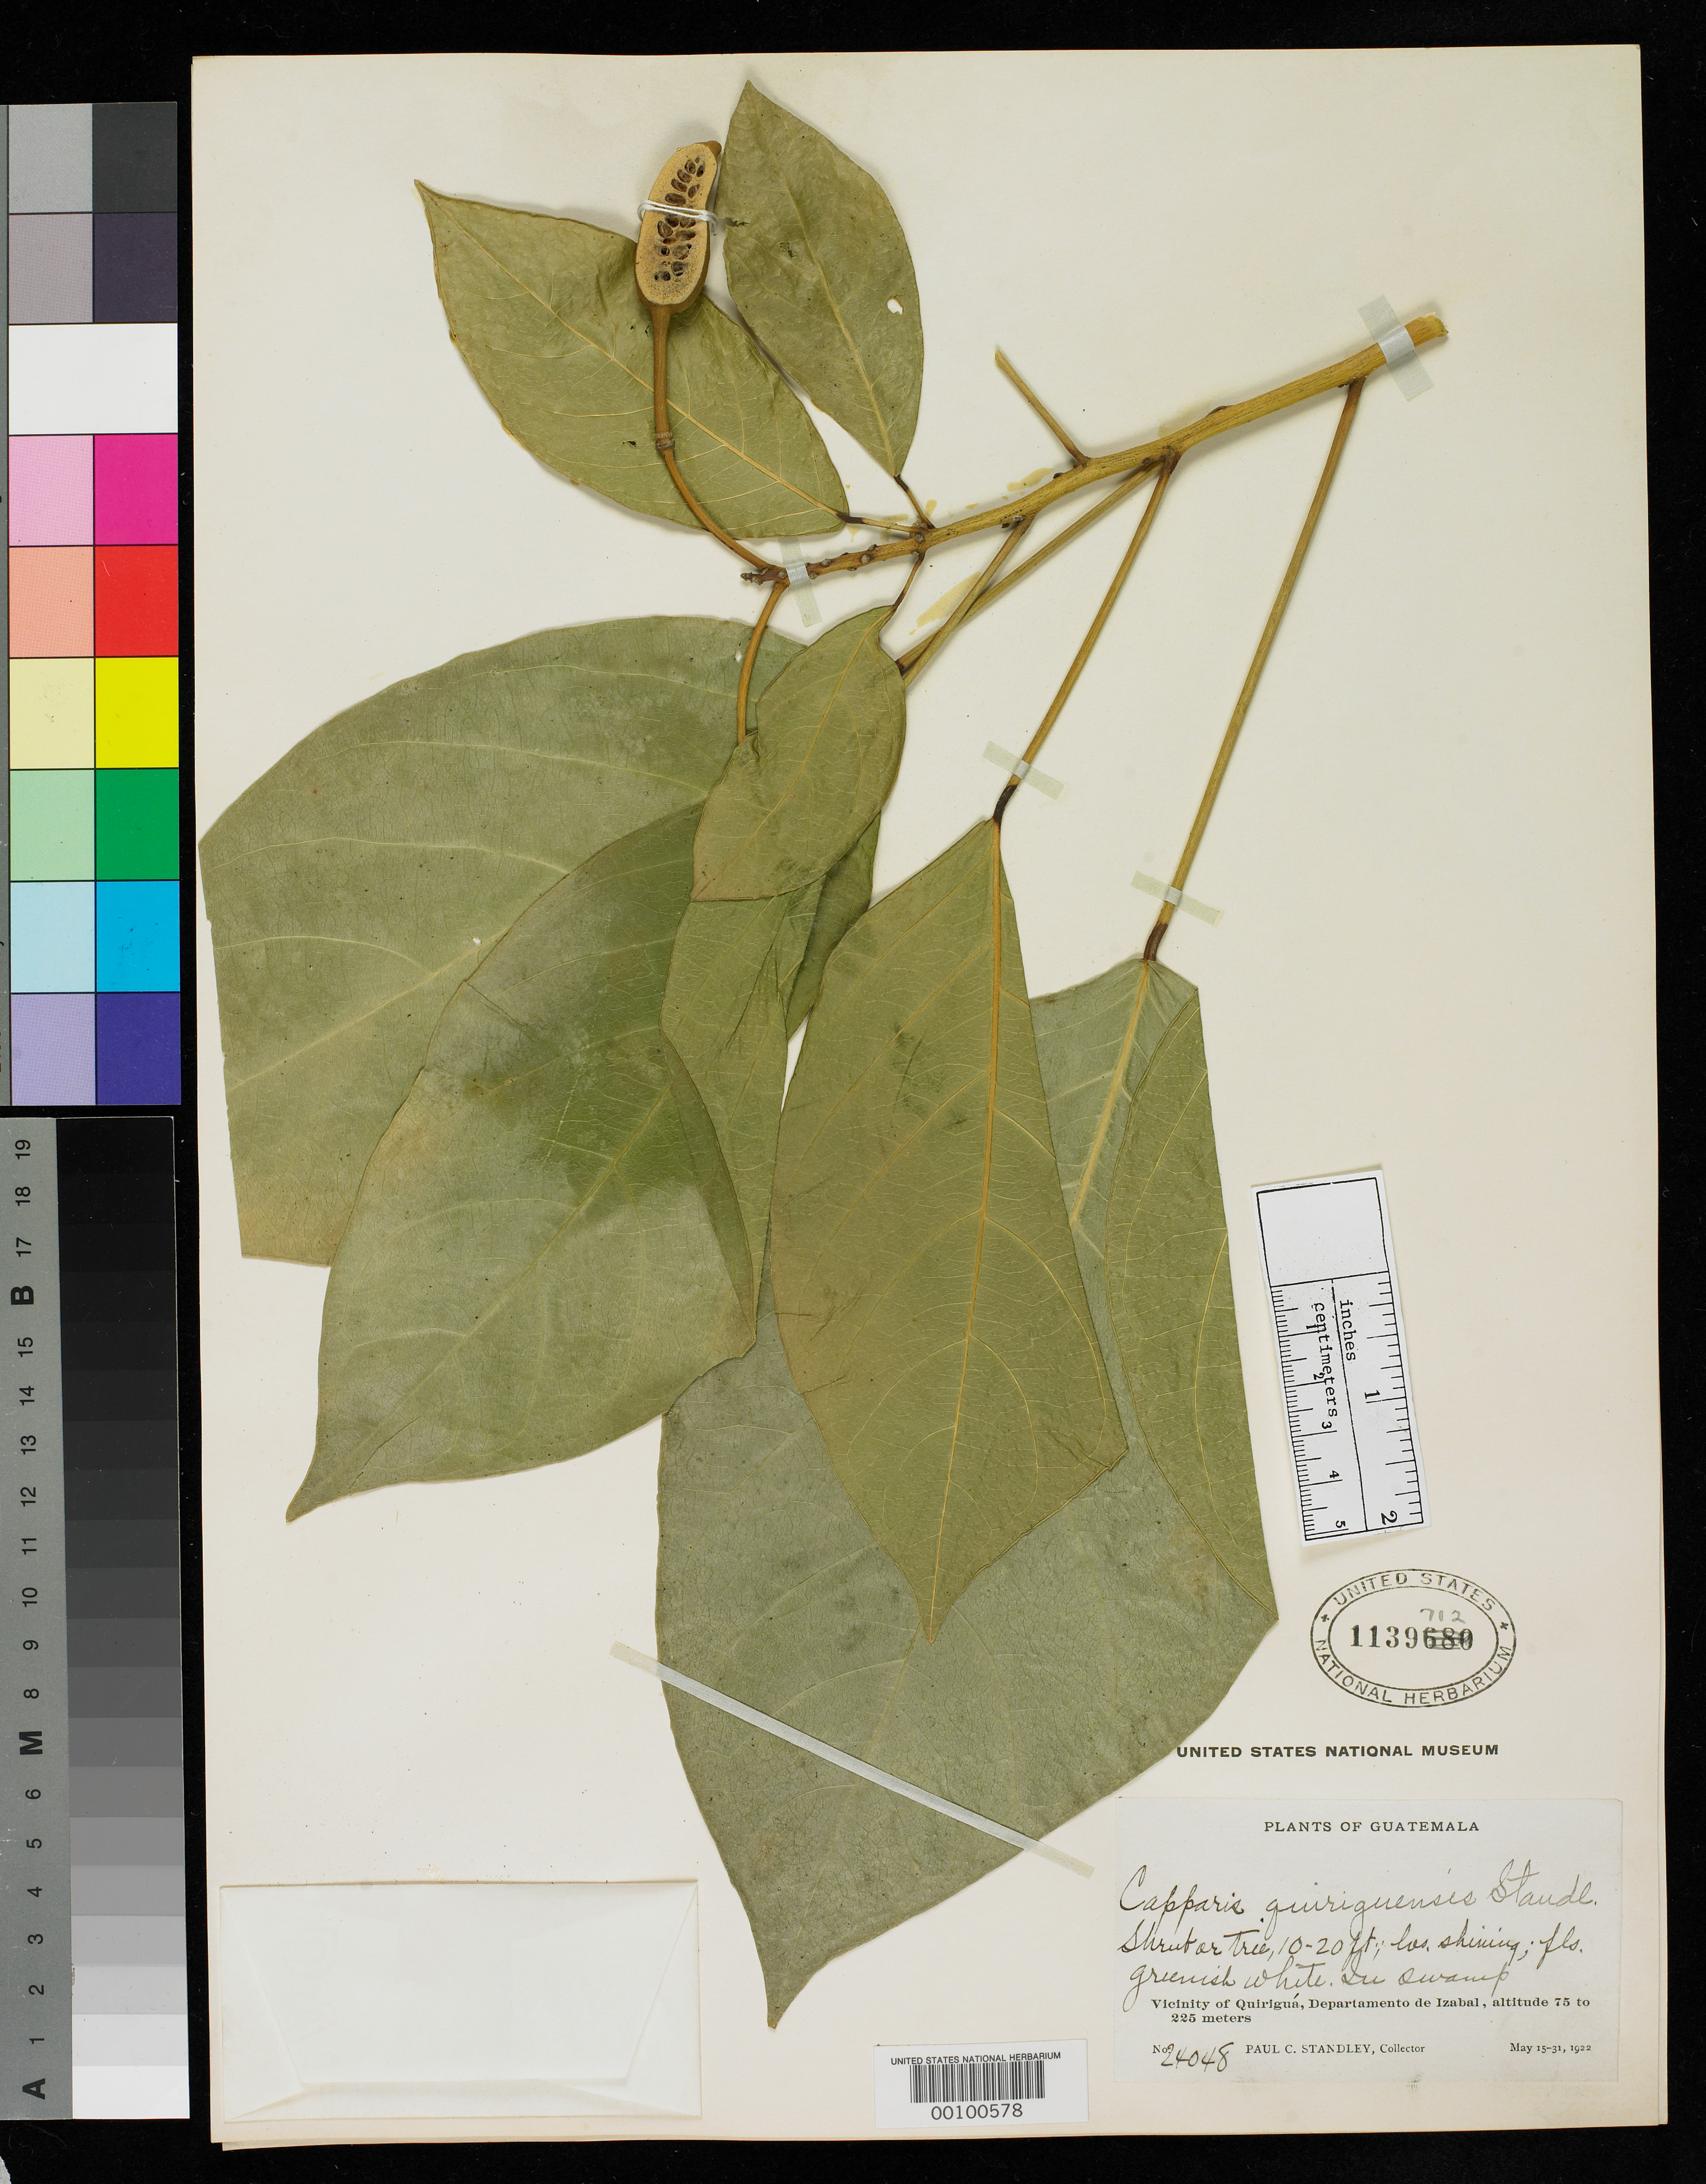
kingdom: Plantae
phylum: Tracheophyta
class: Magnoliopsida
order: Brassicales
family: Capparaceae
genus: Capparis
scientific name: Capparis quiriguensis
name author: Standl.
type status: Isotype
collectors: P. C. Standley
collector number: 24048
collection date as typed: May 1922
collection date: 1922-05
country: Guatemala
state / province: Izabal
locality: Quiriqua.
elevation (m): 75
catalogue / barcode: US 1139712